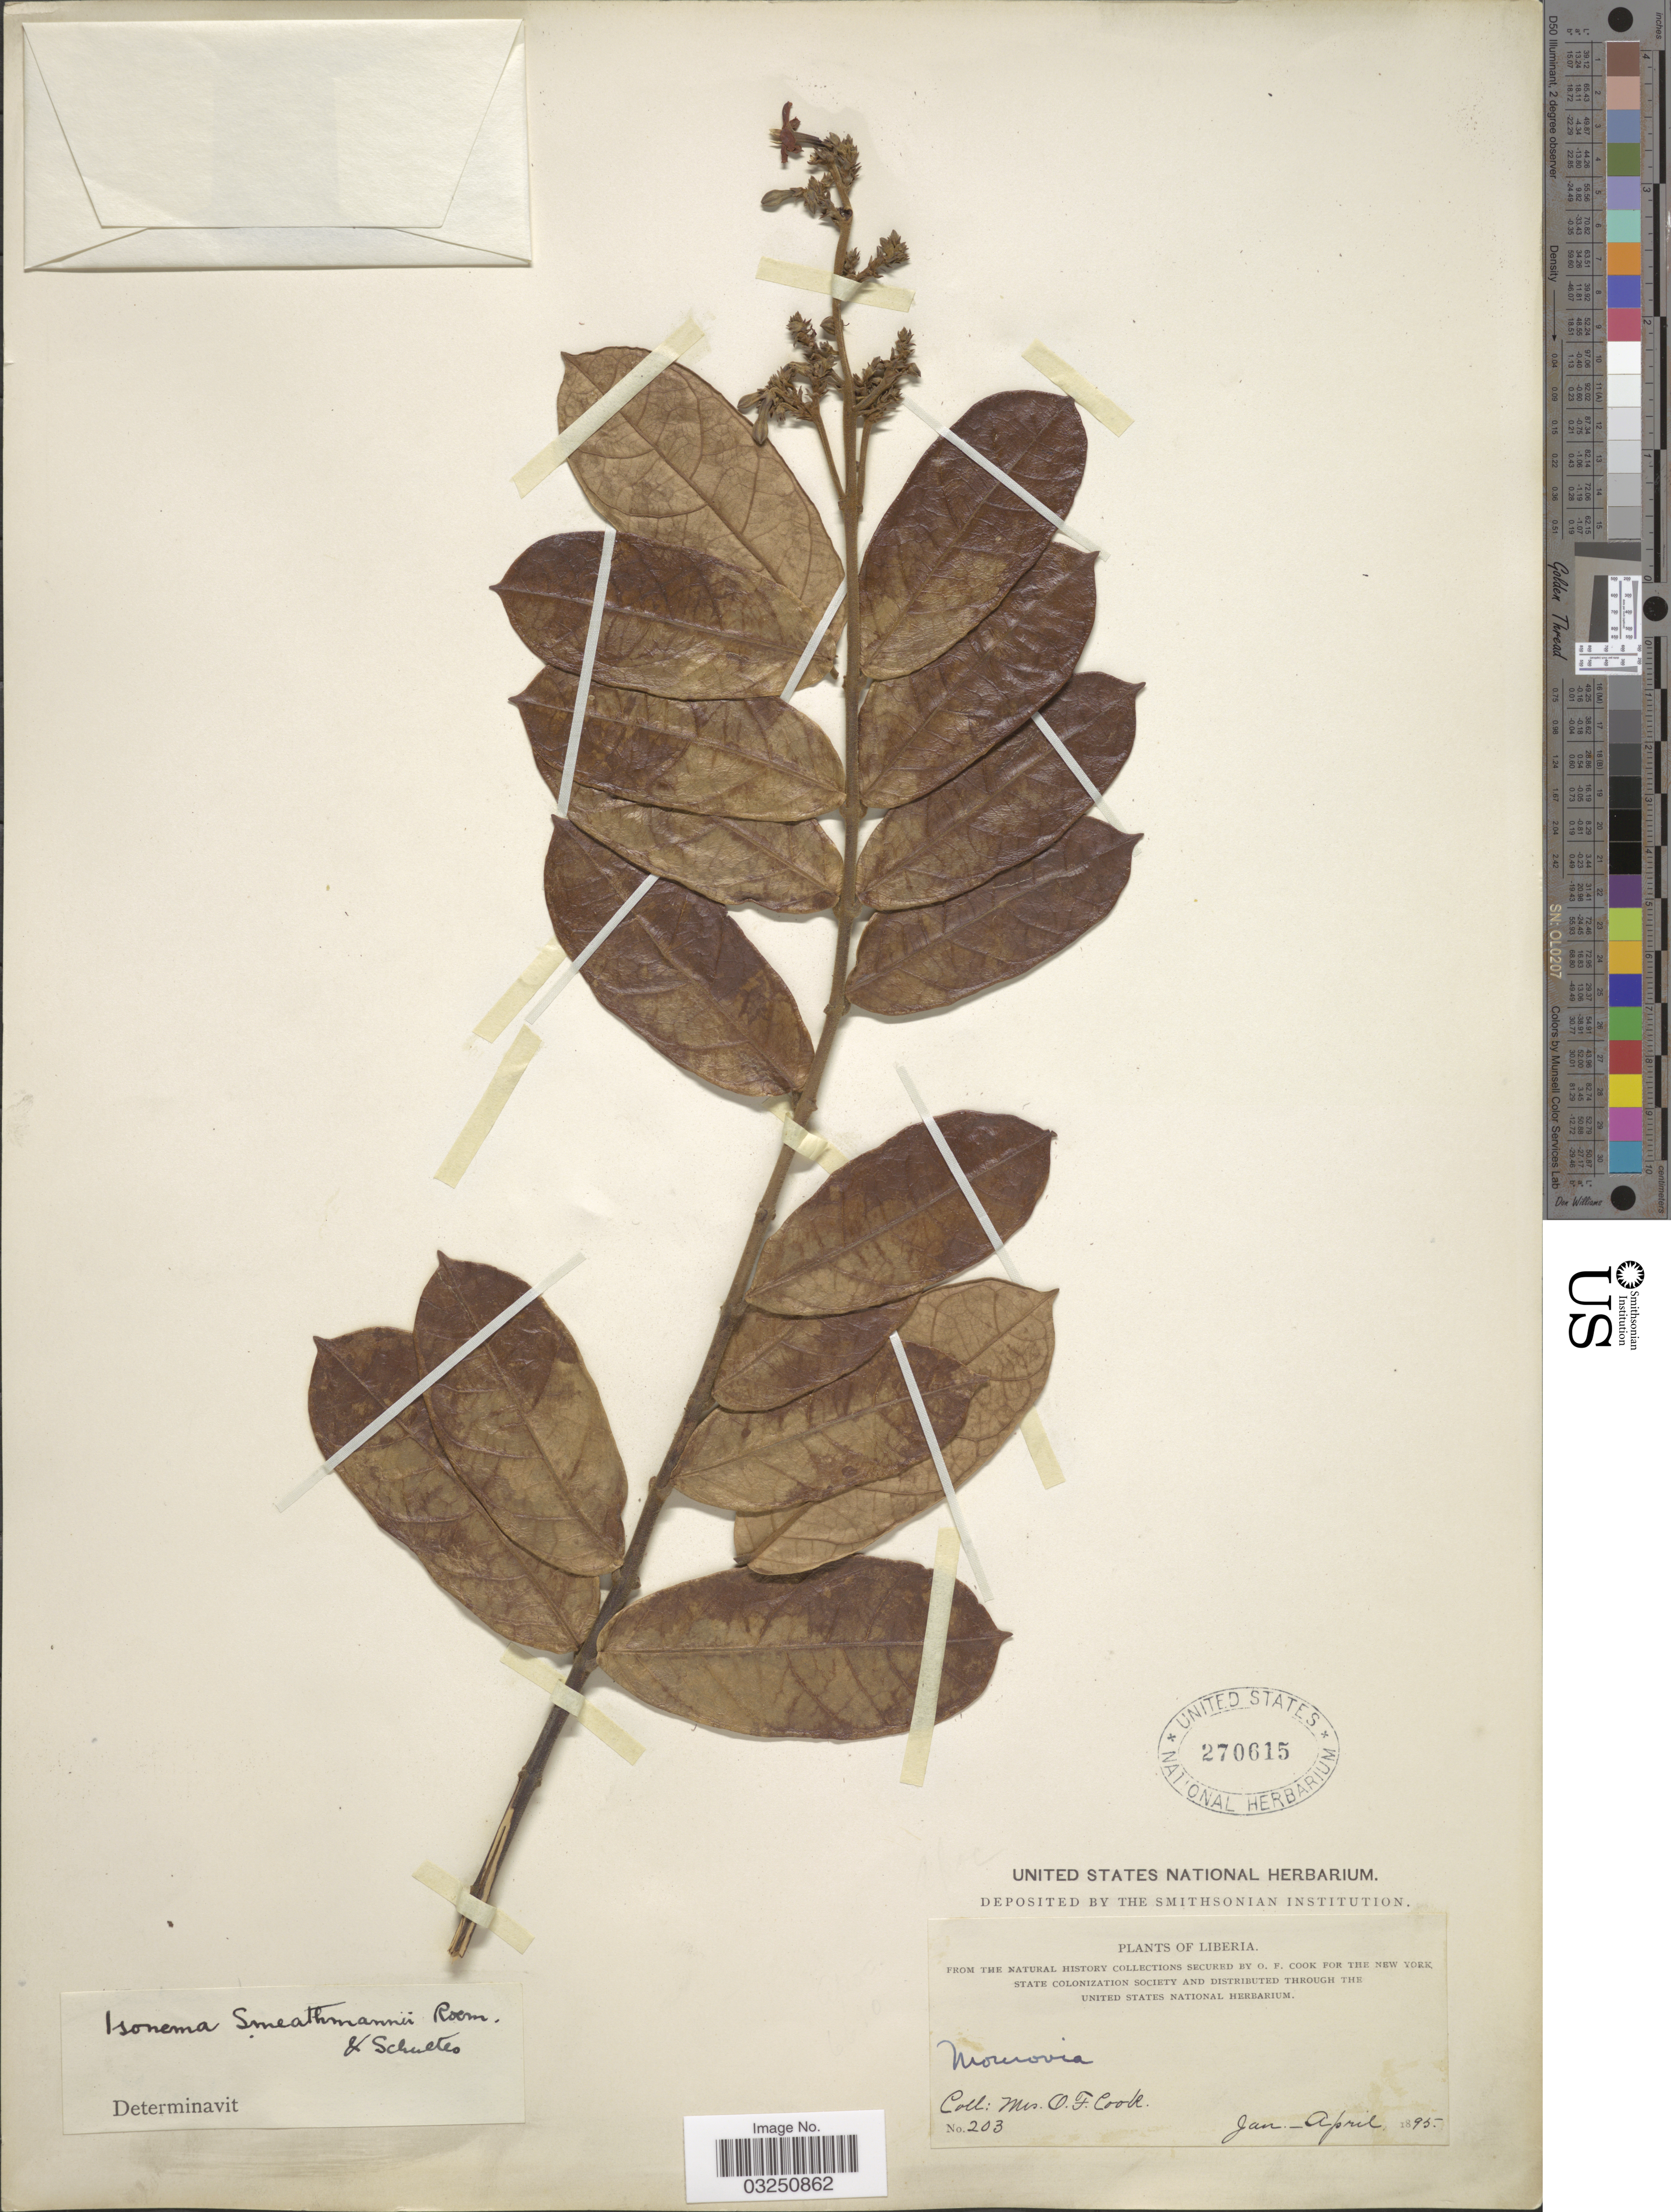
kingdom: Plantae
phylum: Tracheophyta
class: Magnoliopsida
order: Gentianales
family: Apocynaceae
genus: Isonema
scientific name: Isonema smeathmannii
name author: Roem. & Schult.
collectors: Alice C. Cook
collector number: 203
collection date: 1895-01/1895-04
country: Liberia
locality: Monrovia.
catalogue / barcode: US 270615